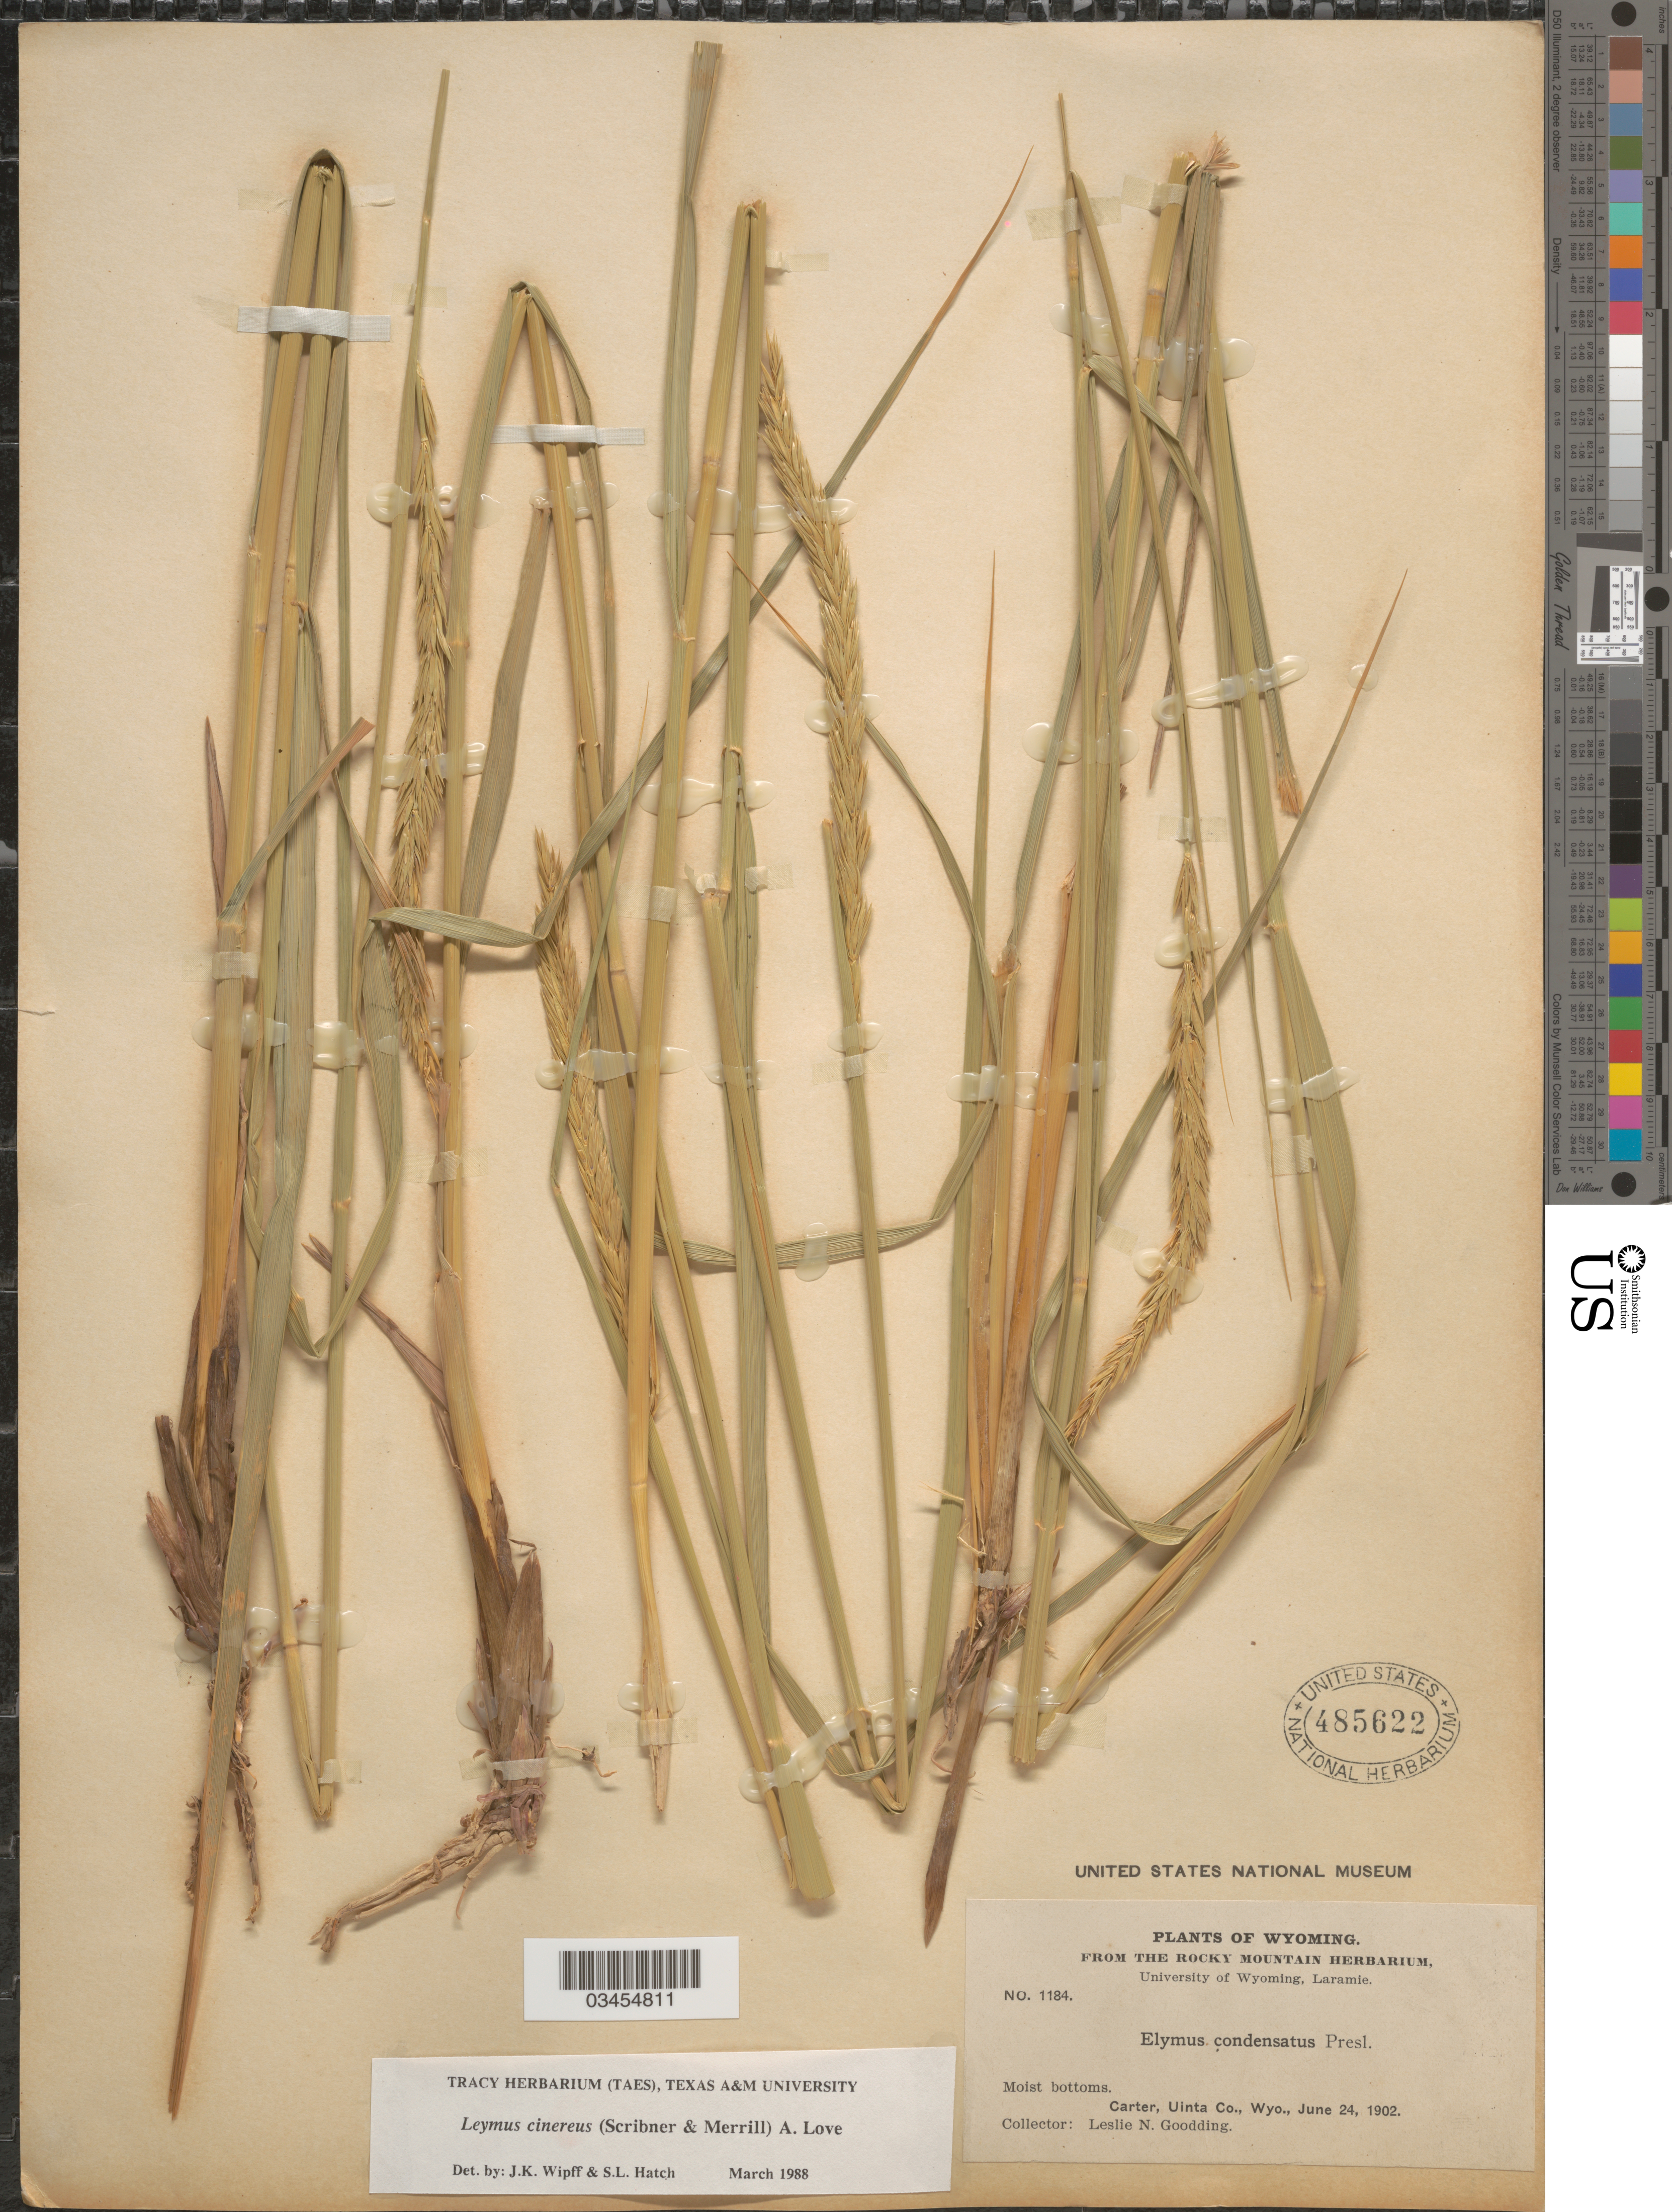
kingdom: Plantae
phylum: Tracheophyta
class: Liliopsida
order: Poales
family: Poaceae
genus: Leymus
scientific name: Leymus cinereus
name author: (Scribn. & Merr.) Á. Löve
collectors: L. N. Goodding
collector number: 1184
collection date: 1902-06-24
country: United States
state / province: Wyoming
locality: Moist bottoms. Carter, Uinta Co.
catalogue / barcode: US 485622